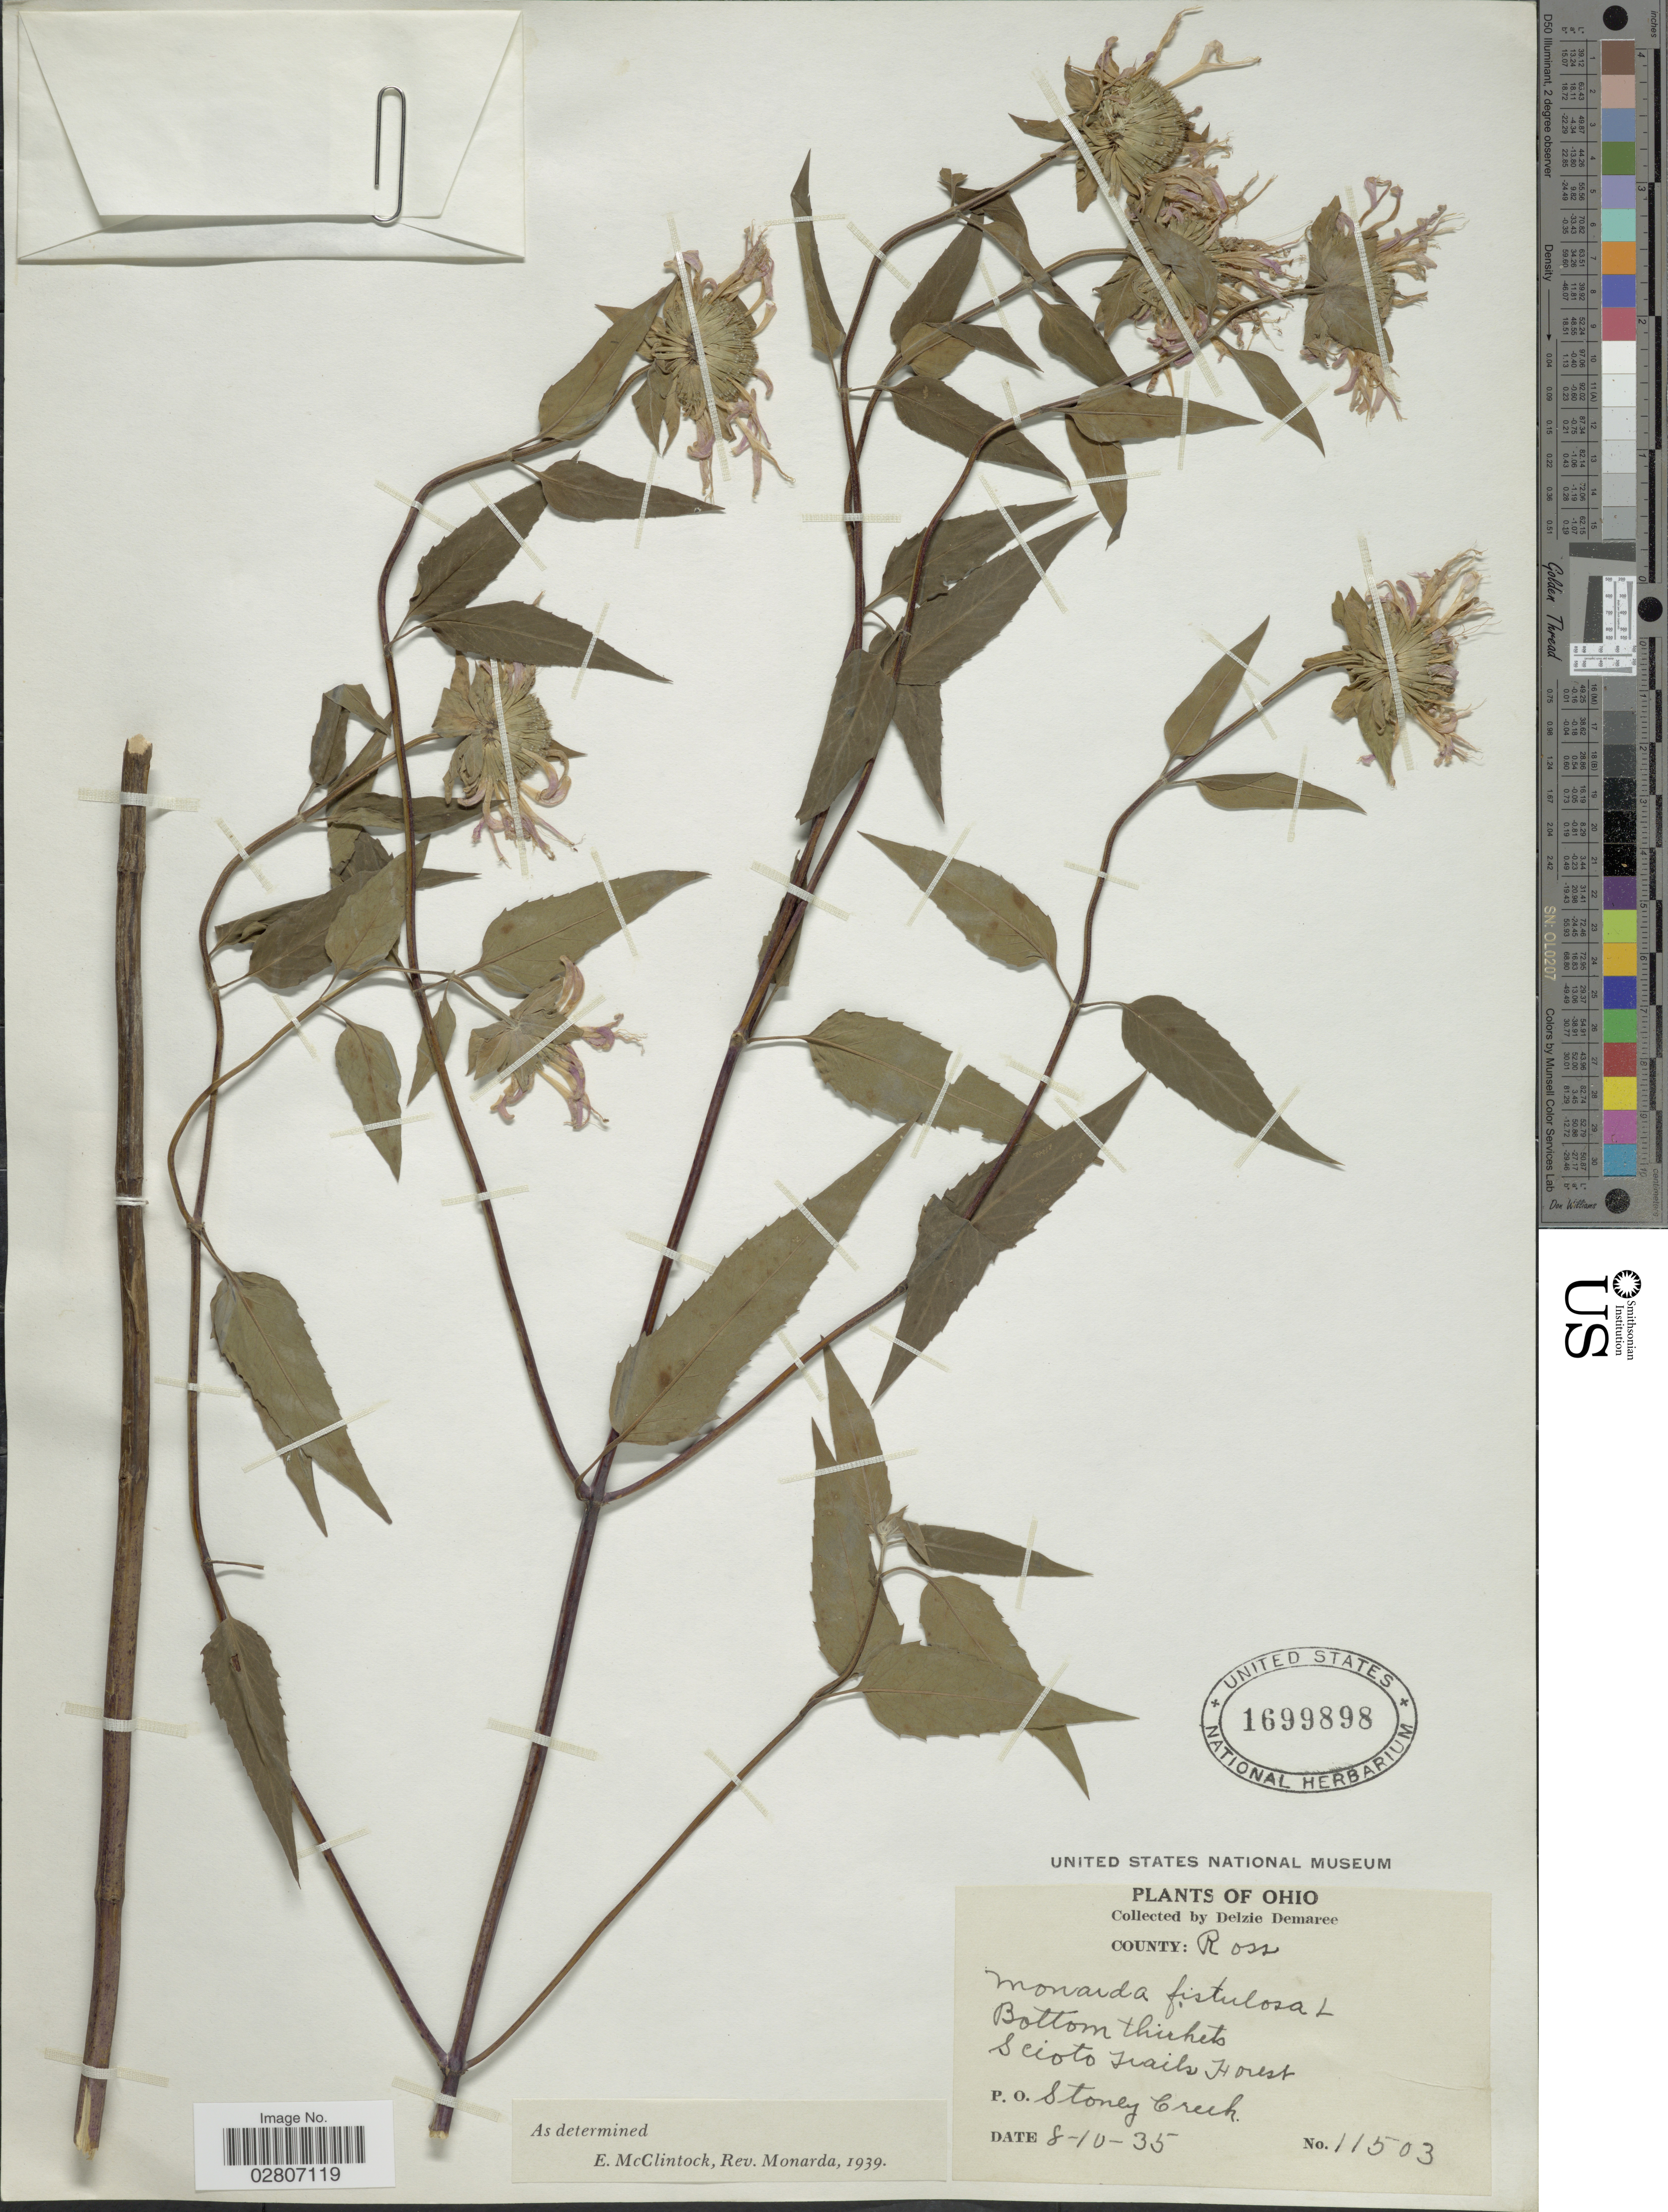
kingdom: Plantae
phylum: Tracheophyta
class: Magnoliopsida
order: Lamiales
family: Lamiaceae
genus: Monarda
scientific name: Monarda fistulosa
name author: L.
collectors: D. Demaree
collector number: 11503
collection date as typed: Transcribed d/m/y: 10/8/35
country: United States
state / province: Ohio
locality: County: Ross. Bottom thickets. Scioto Trails Forest. P.O. Stoney Creek.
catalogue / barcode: US 169989